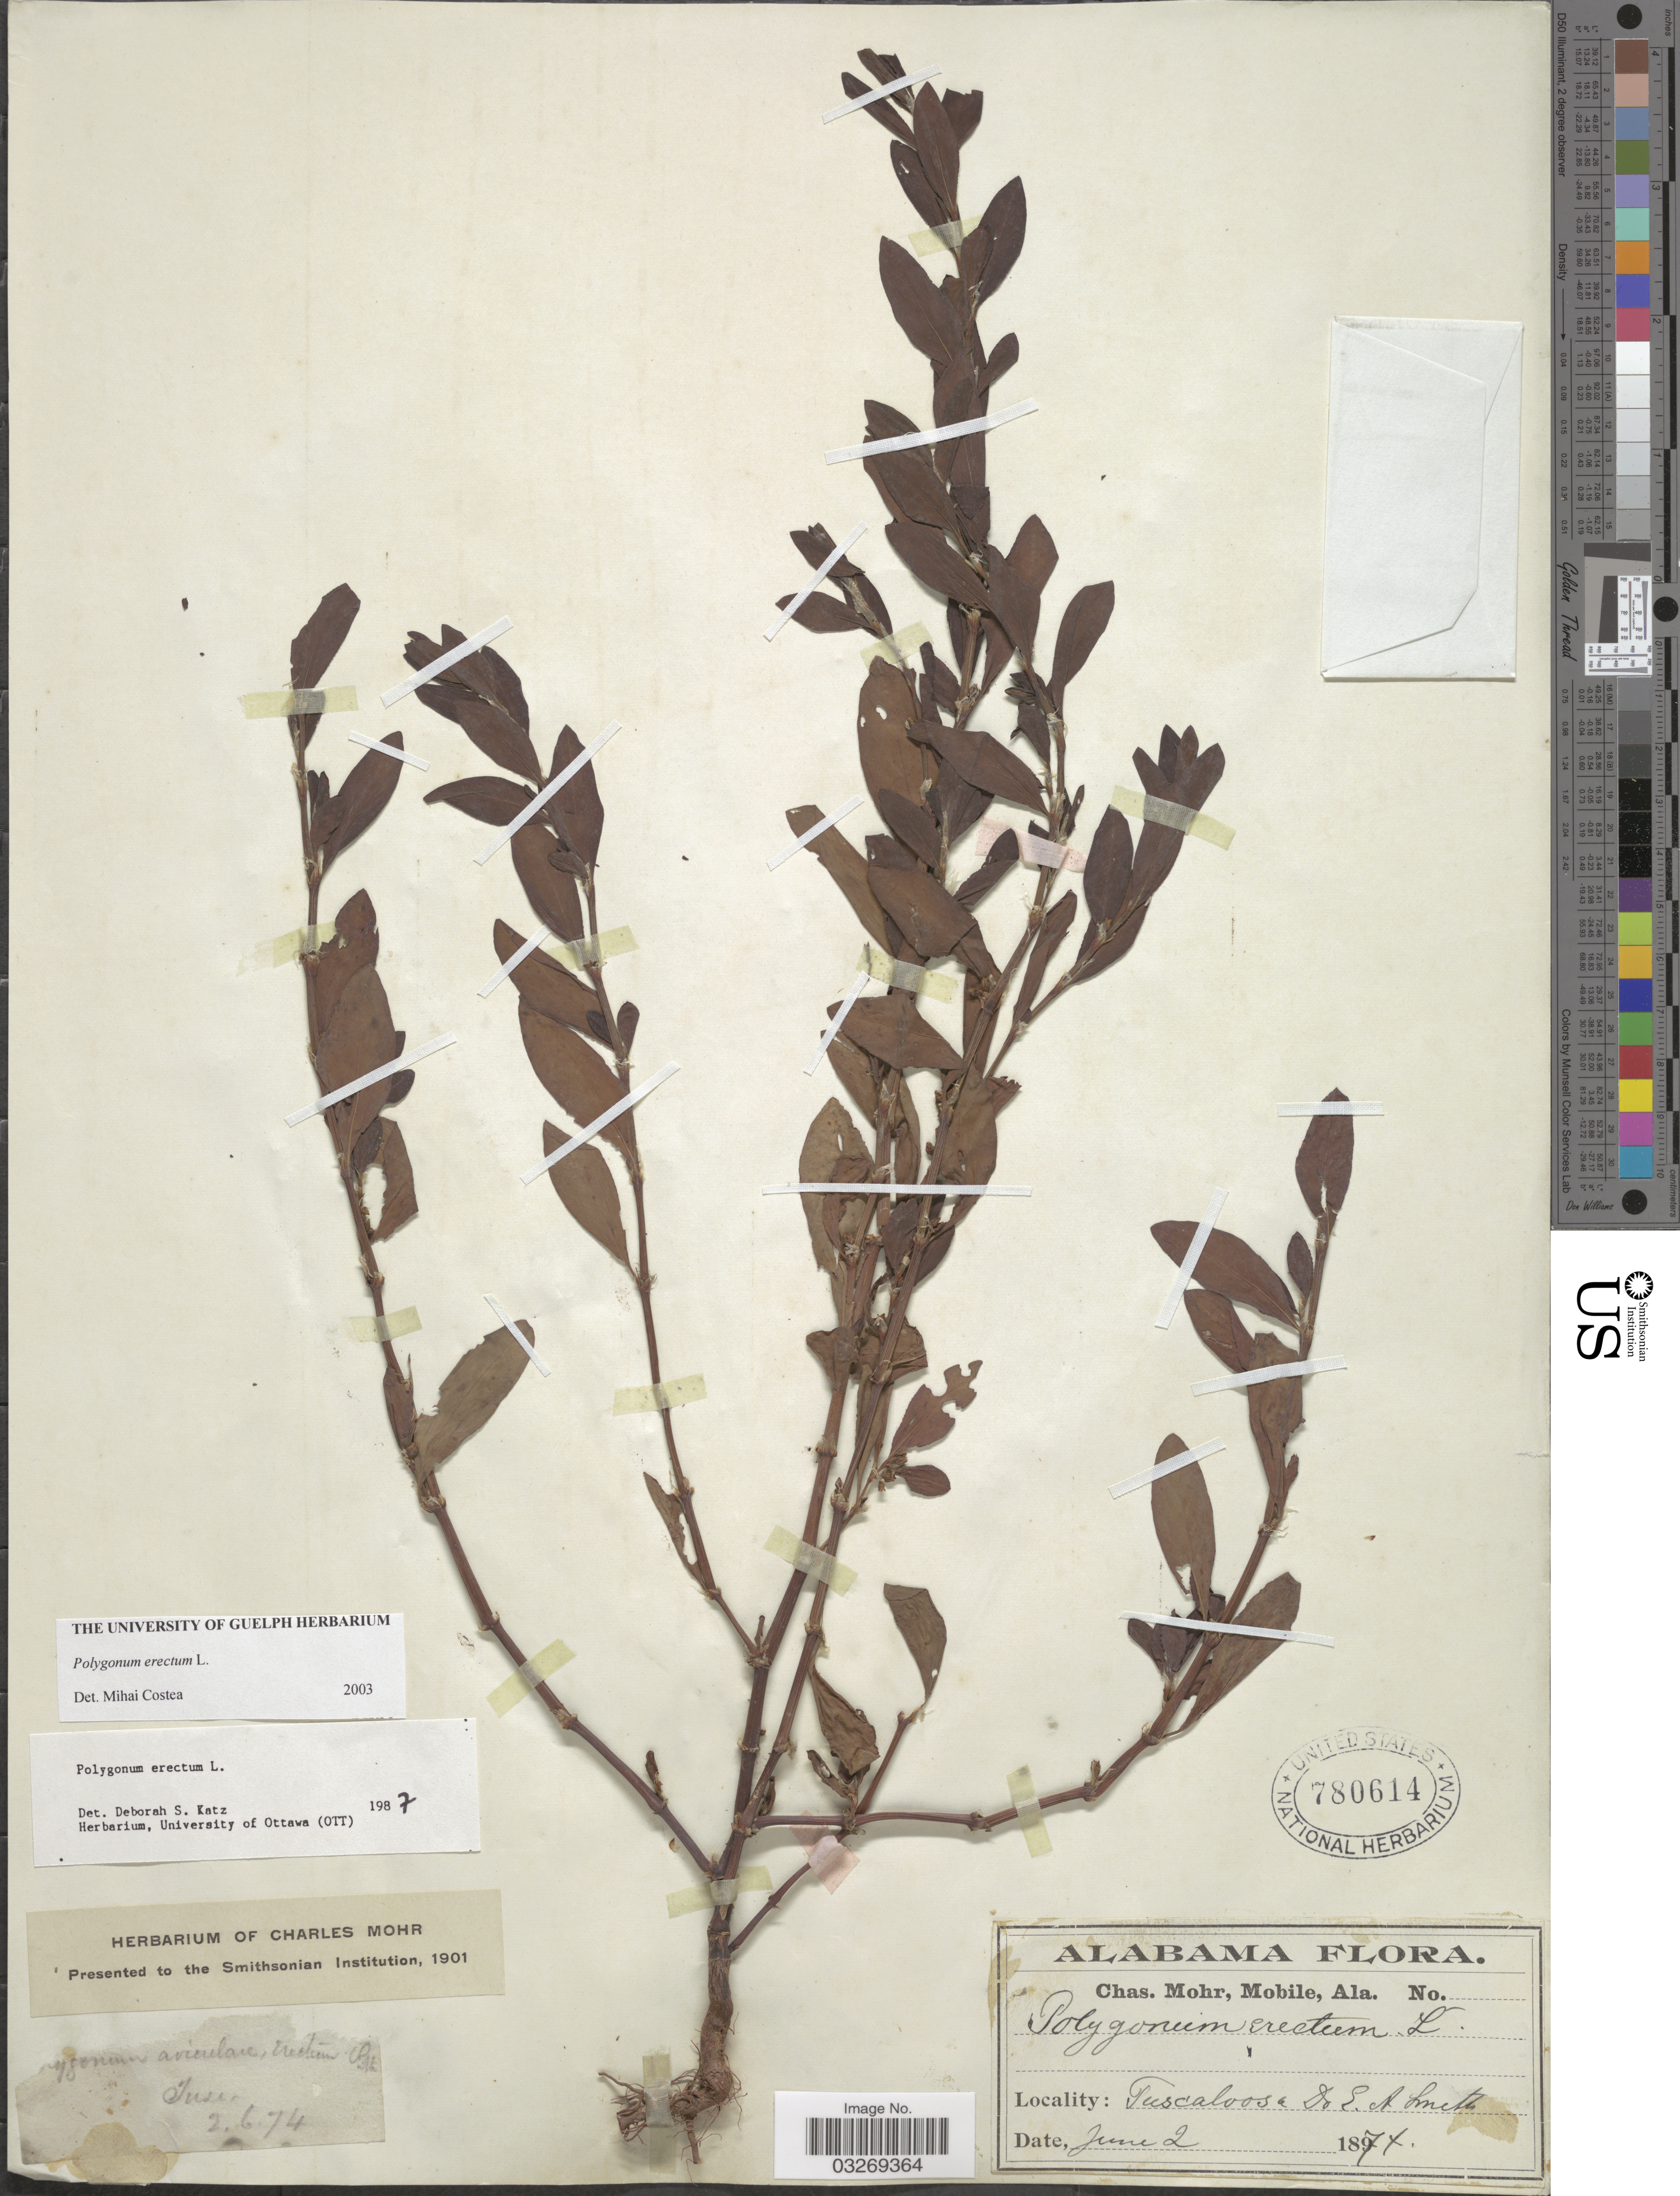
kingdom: Plantae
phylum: Tracheophyta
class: Magnoliopsida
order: Caryophyllales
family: Polygonaceae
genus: Polygonum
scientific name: Polygonum erectum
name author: L.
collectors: E. A. Smith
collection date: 1874-06-02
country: United States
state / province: Alabama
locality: Tuscaloosa.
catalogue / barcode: US 780614